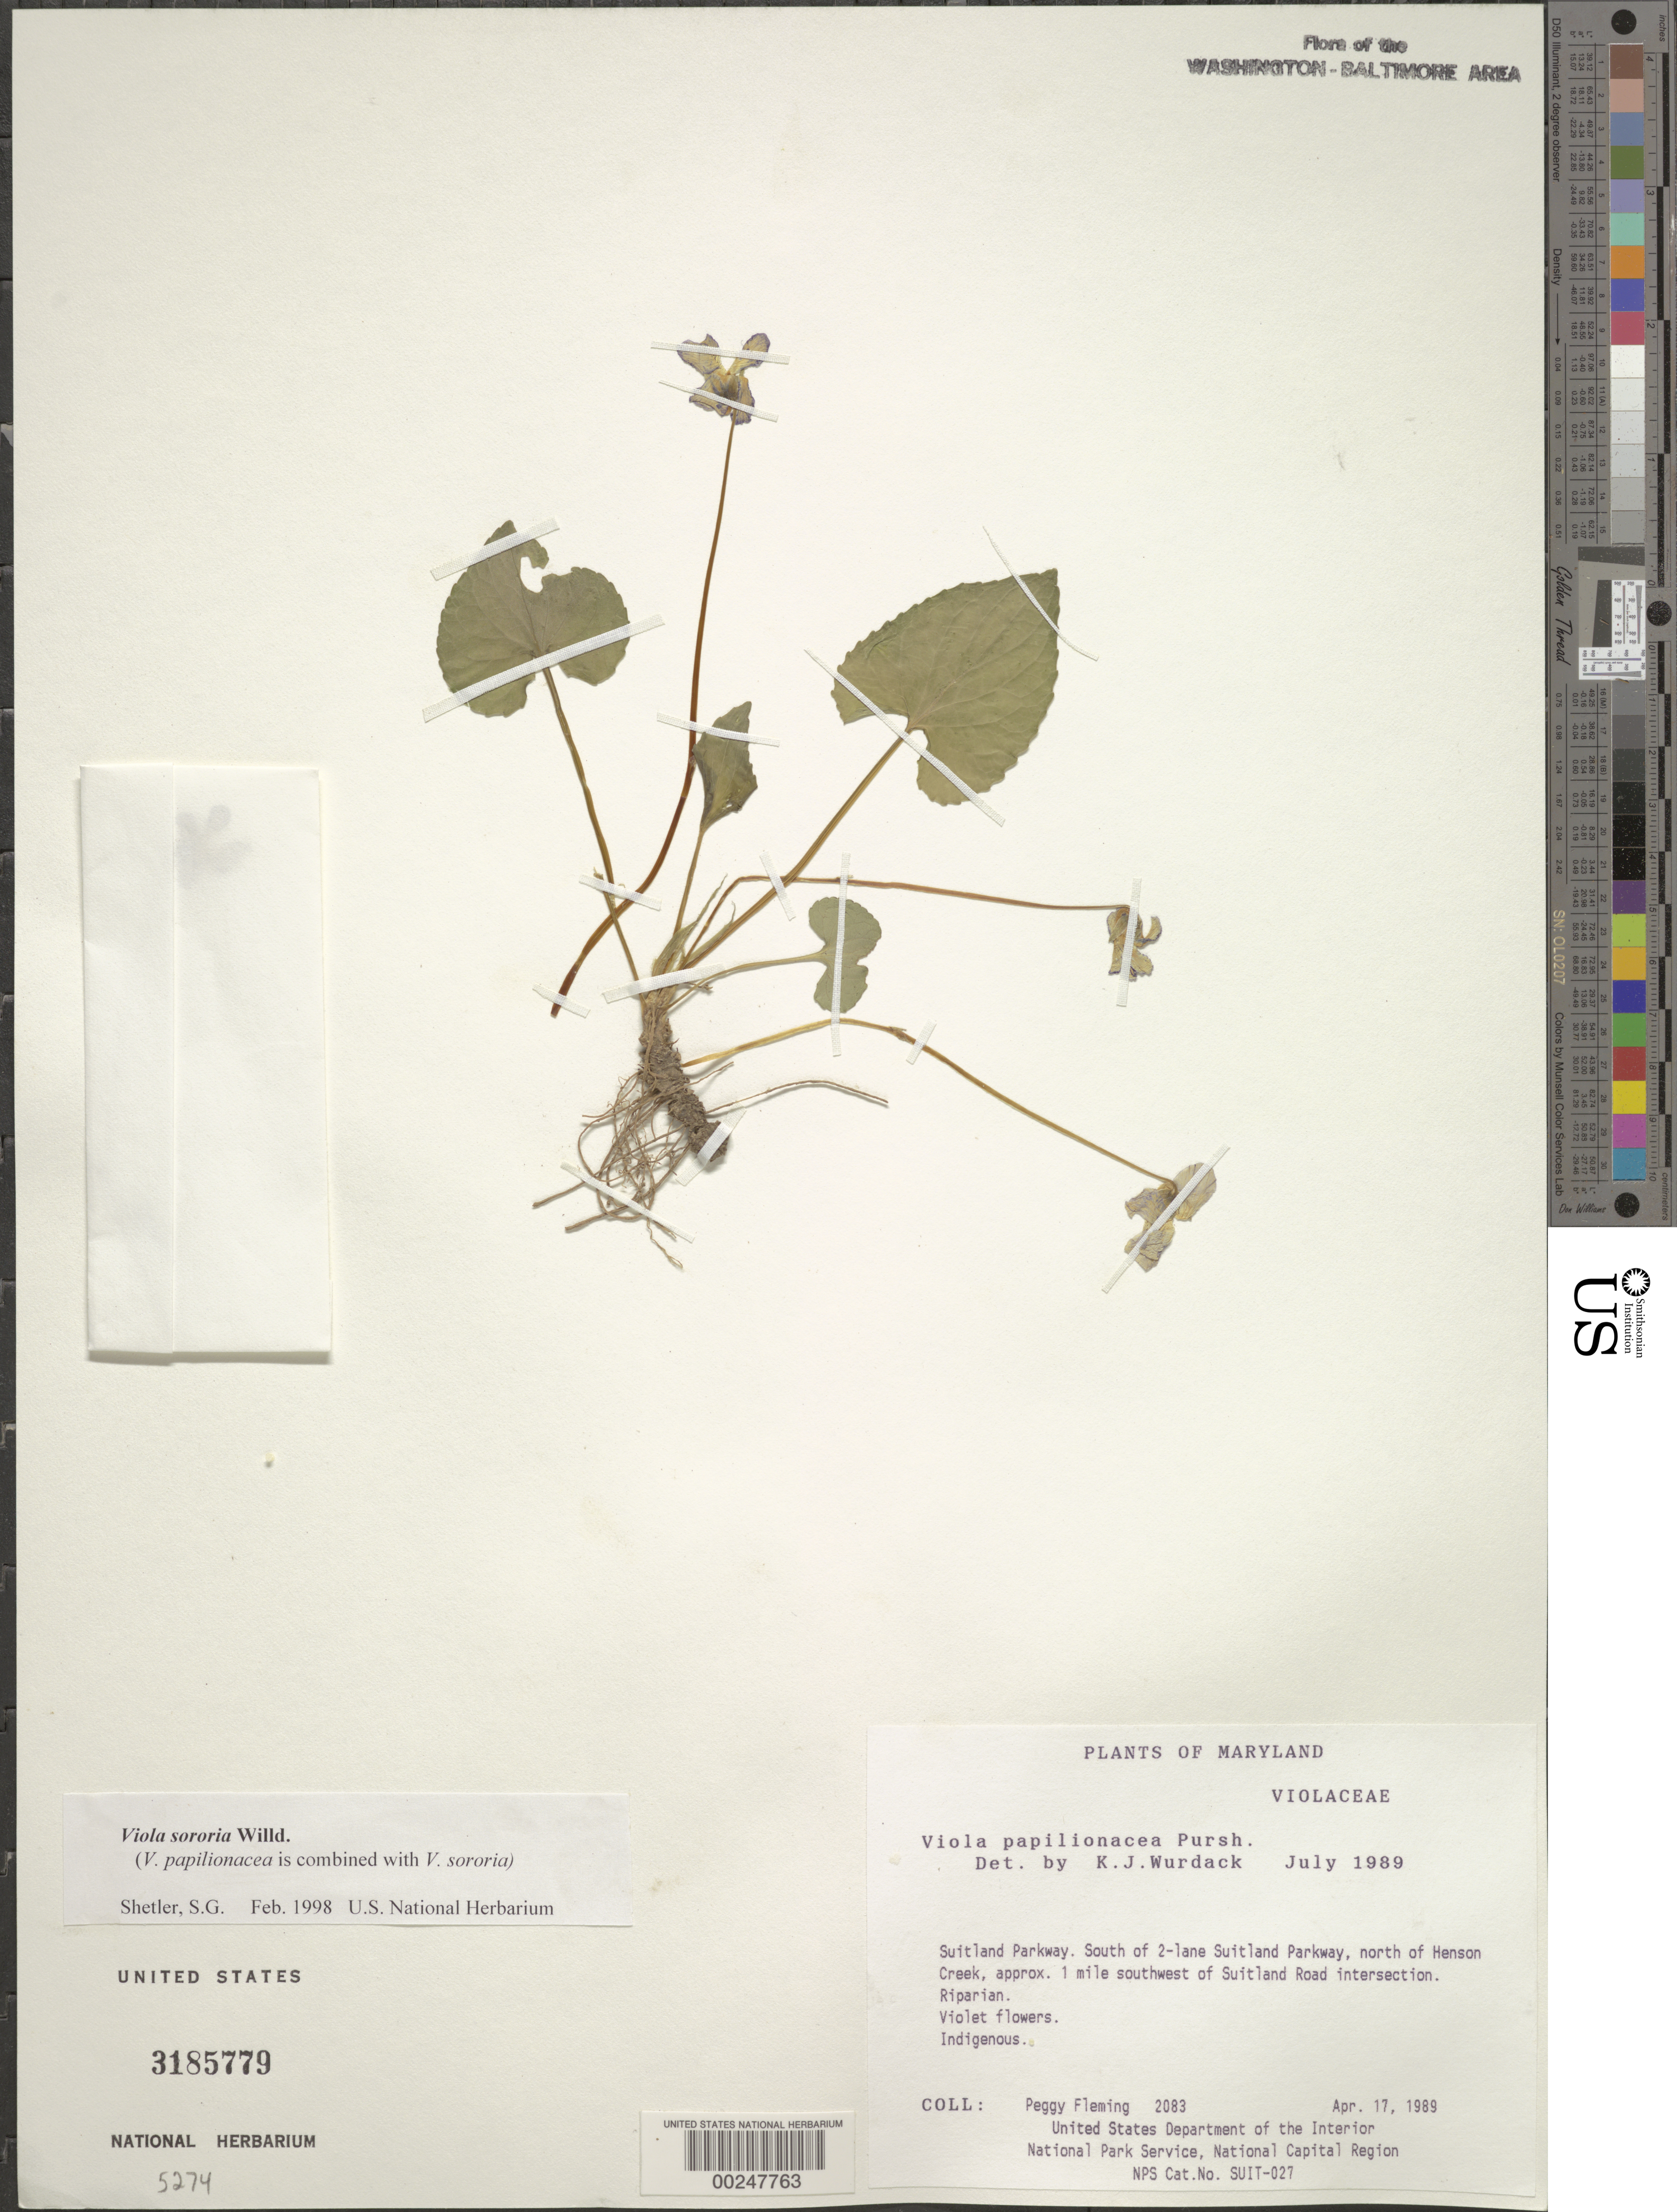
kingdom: Plantae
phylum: Tracheophyta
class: Magnoliopsida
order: Malpighiales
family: Violaceae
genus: Viola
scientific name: Viola sororia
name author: Willd.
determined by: Shetler, Stanwyn G., (US), NMNH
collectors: P. Fleming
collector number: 2083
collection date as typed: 17 Apr 1989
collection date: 1989-04-17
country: United States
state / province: Maryland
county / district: Prince George's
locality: Suitland Parkway, N of Henson Creek, 1 mi SW of Suitland Road intersection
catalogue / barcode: US 3185779